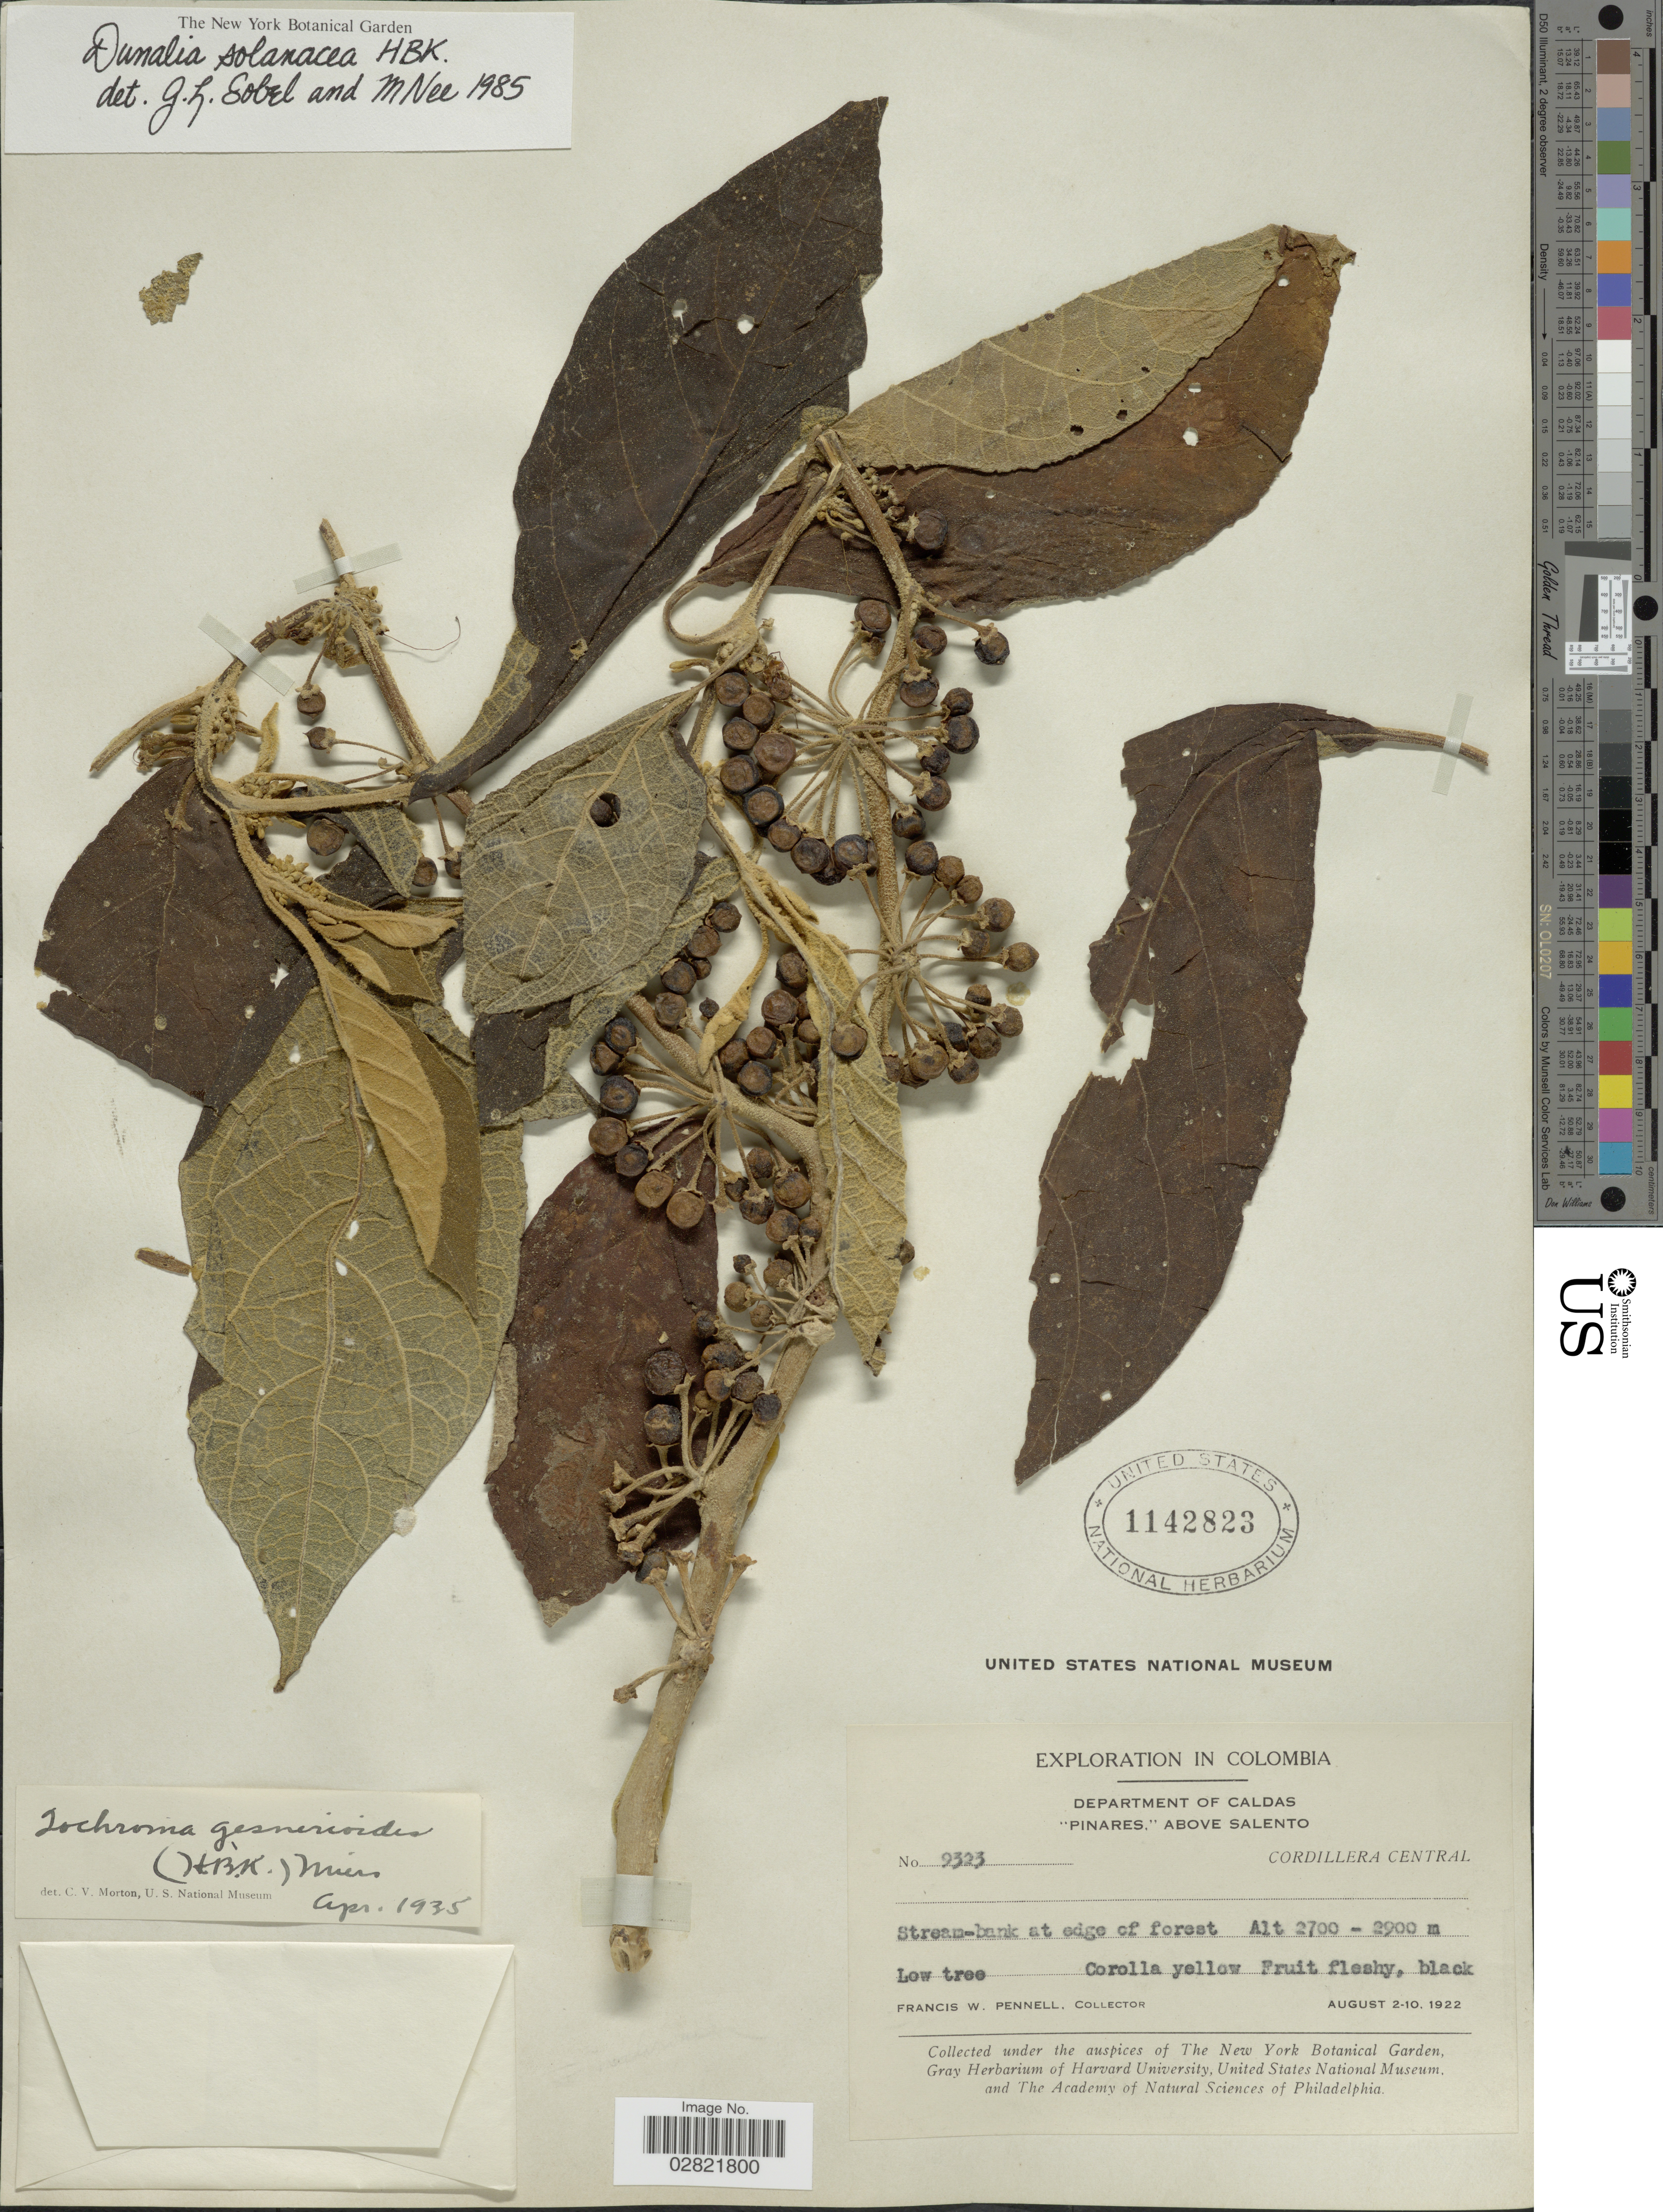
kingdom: Plantae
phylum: Tracheophyta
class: Magnoliopsida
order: Solanales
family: Solanaceae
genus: Dunalia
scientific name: Dunalia solanacea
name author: Kunth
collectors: F. W. Pennell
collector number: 9323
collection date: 1922-08-02/1922-08-10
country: Colombia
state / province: Caldas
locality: Department of Caldas, "Pinares", above Salento, Cordillera Central.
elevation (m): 2700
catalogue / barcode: US 1142823